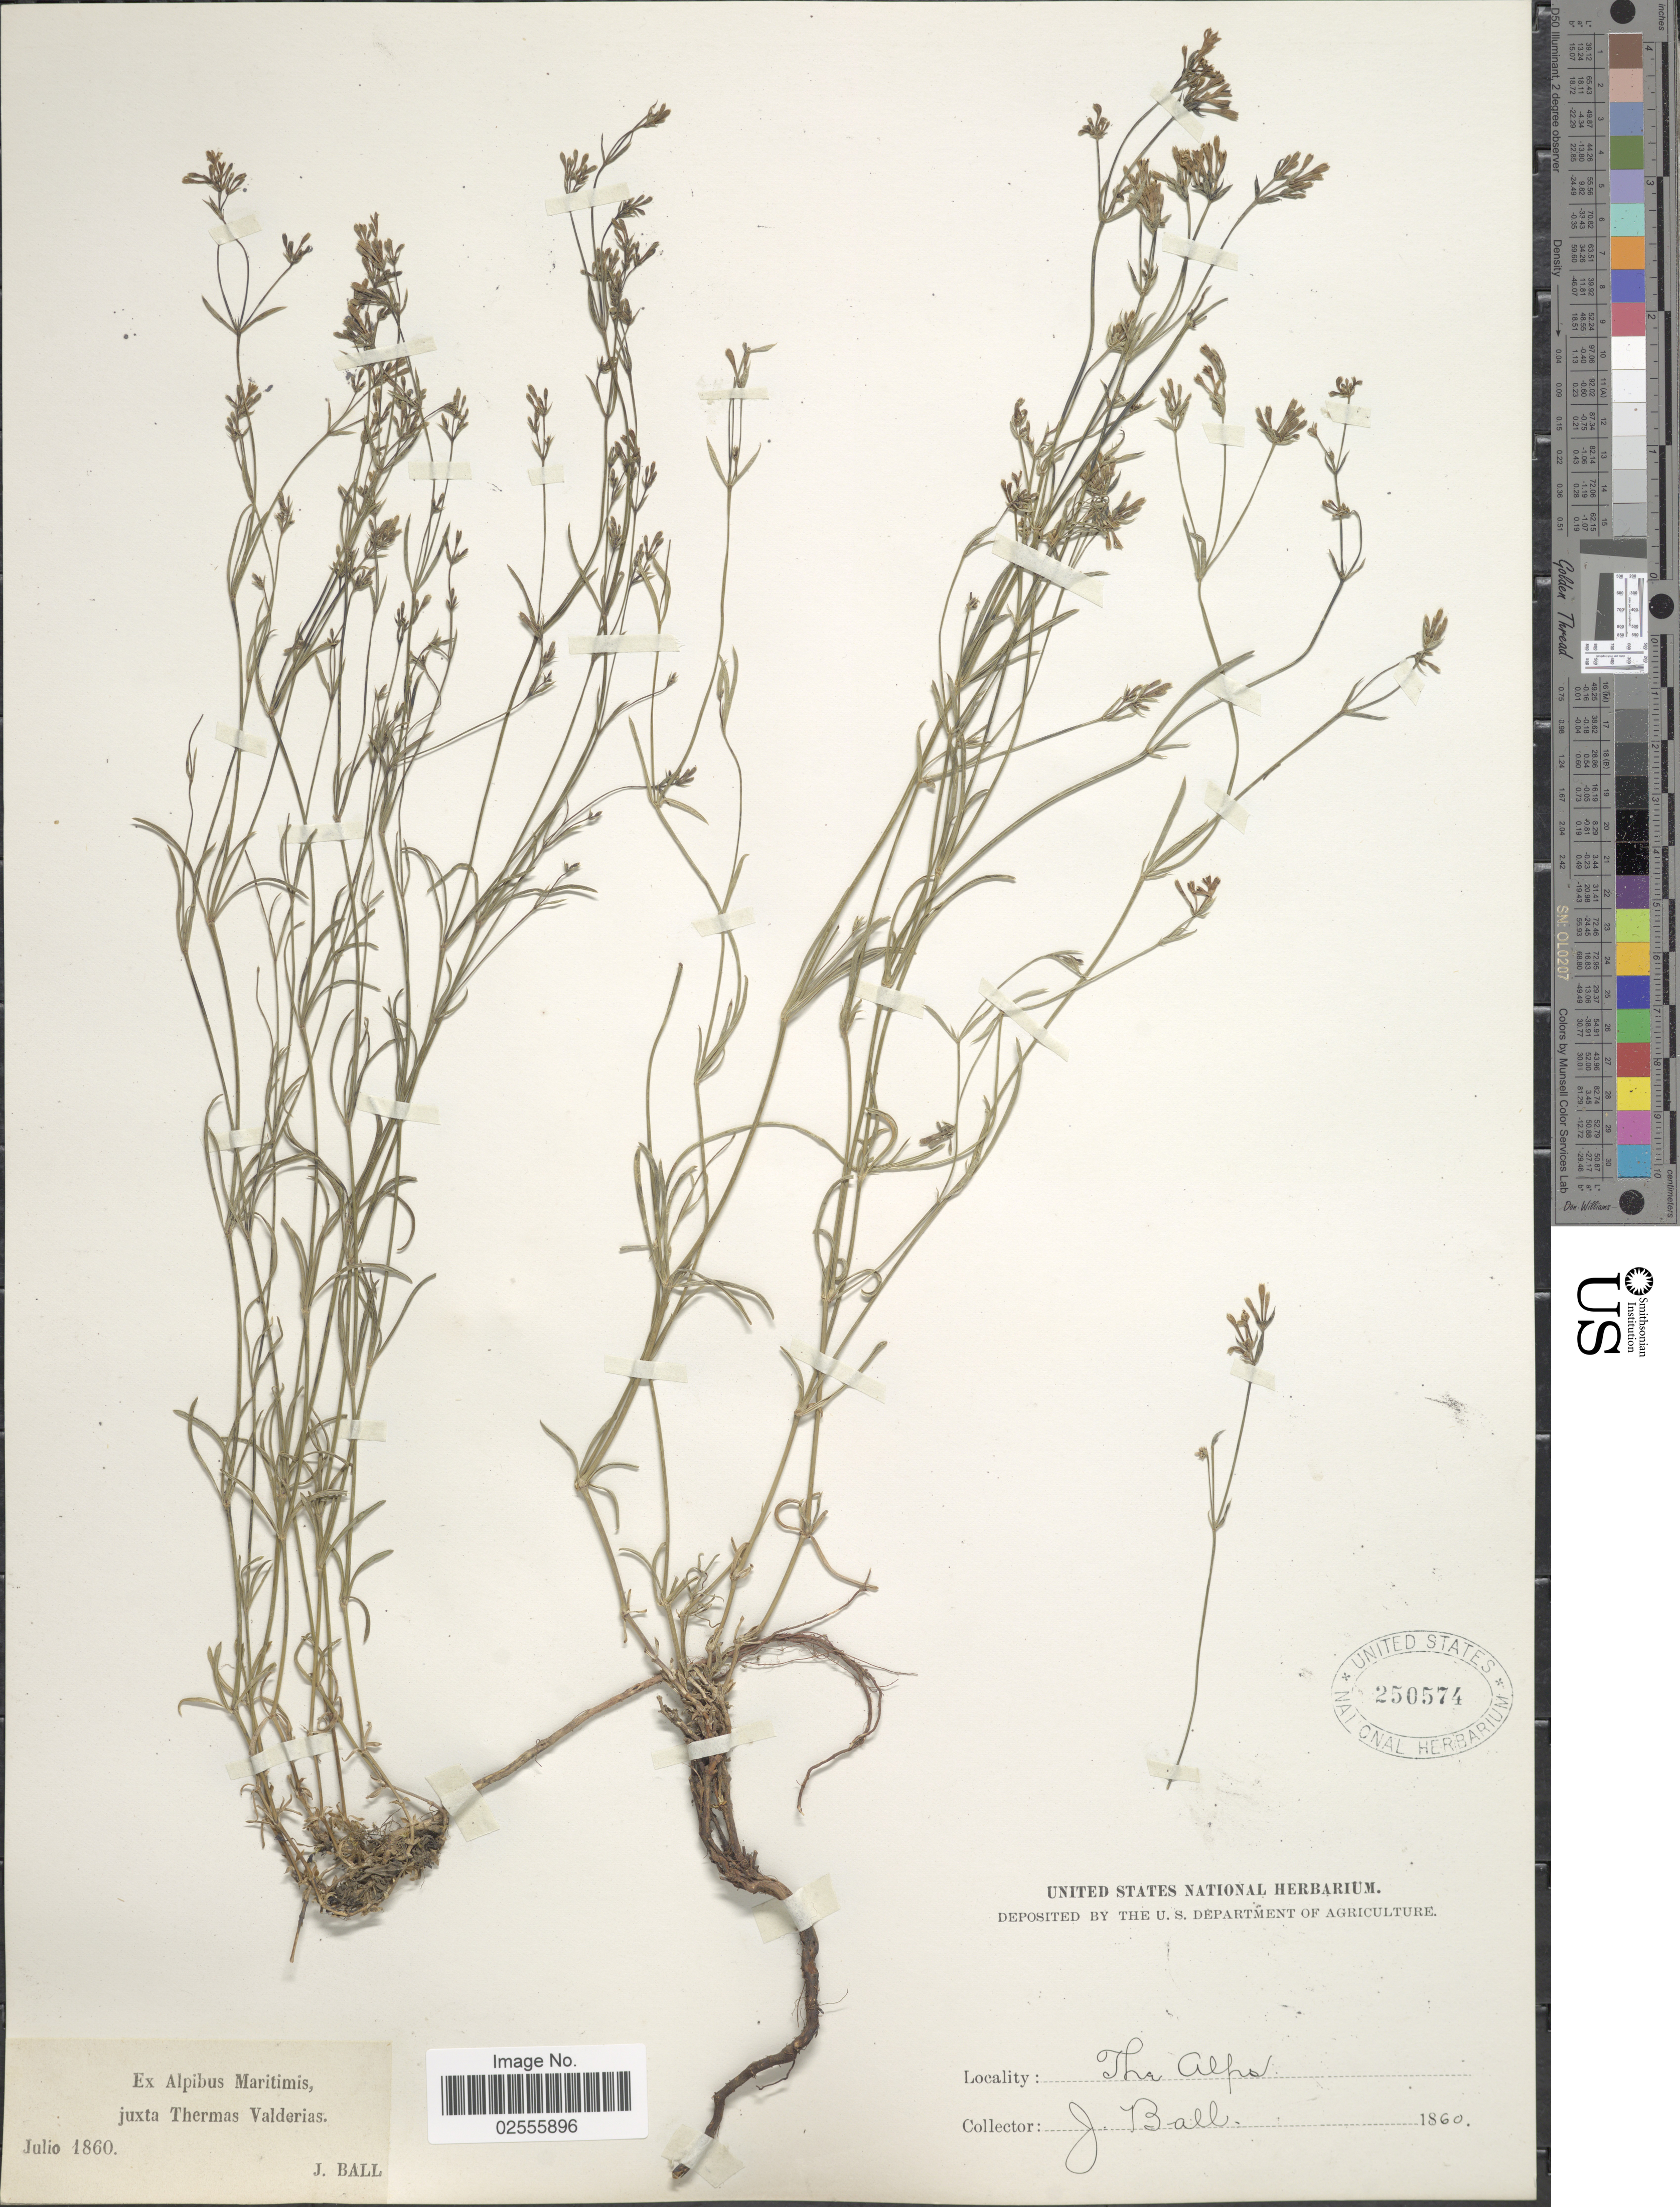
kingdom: Plantae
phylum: Tracheophyta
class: Magnoliopsida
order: Gentianales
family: Rubiaceae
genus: Asperula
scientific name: Asperula sp.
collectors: J. Ball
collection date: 1860-07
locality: The Alps, Ex Alpibus Maritimis, juxta Thermas Valderias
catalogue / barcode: US 250574